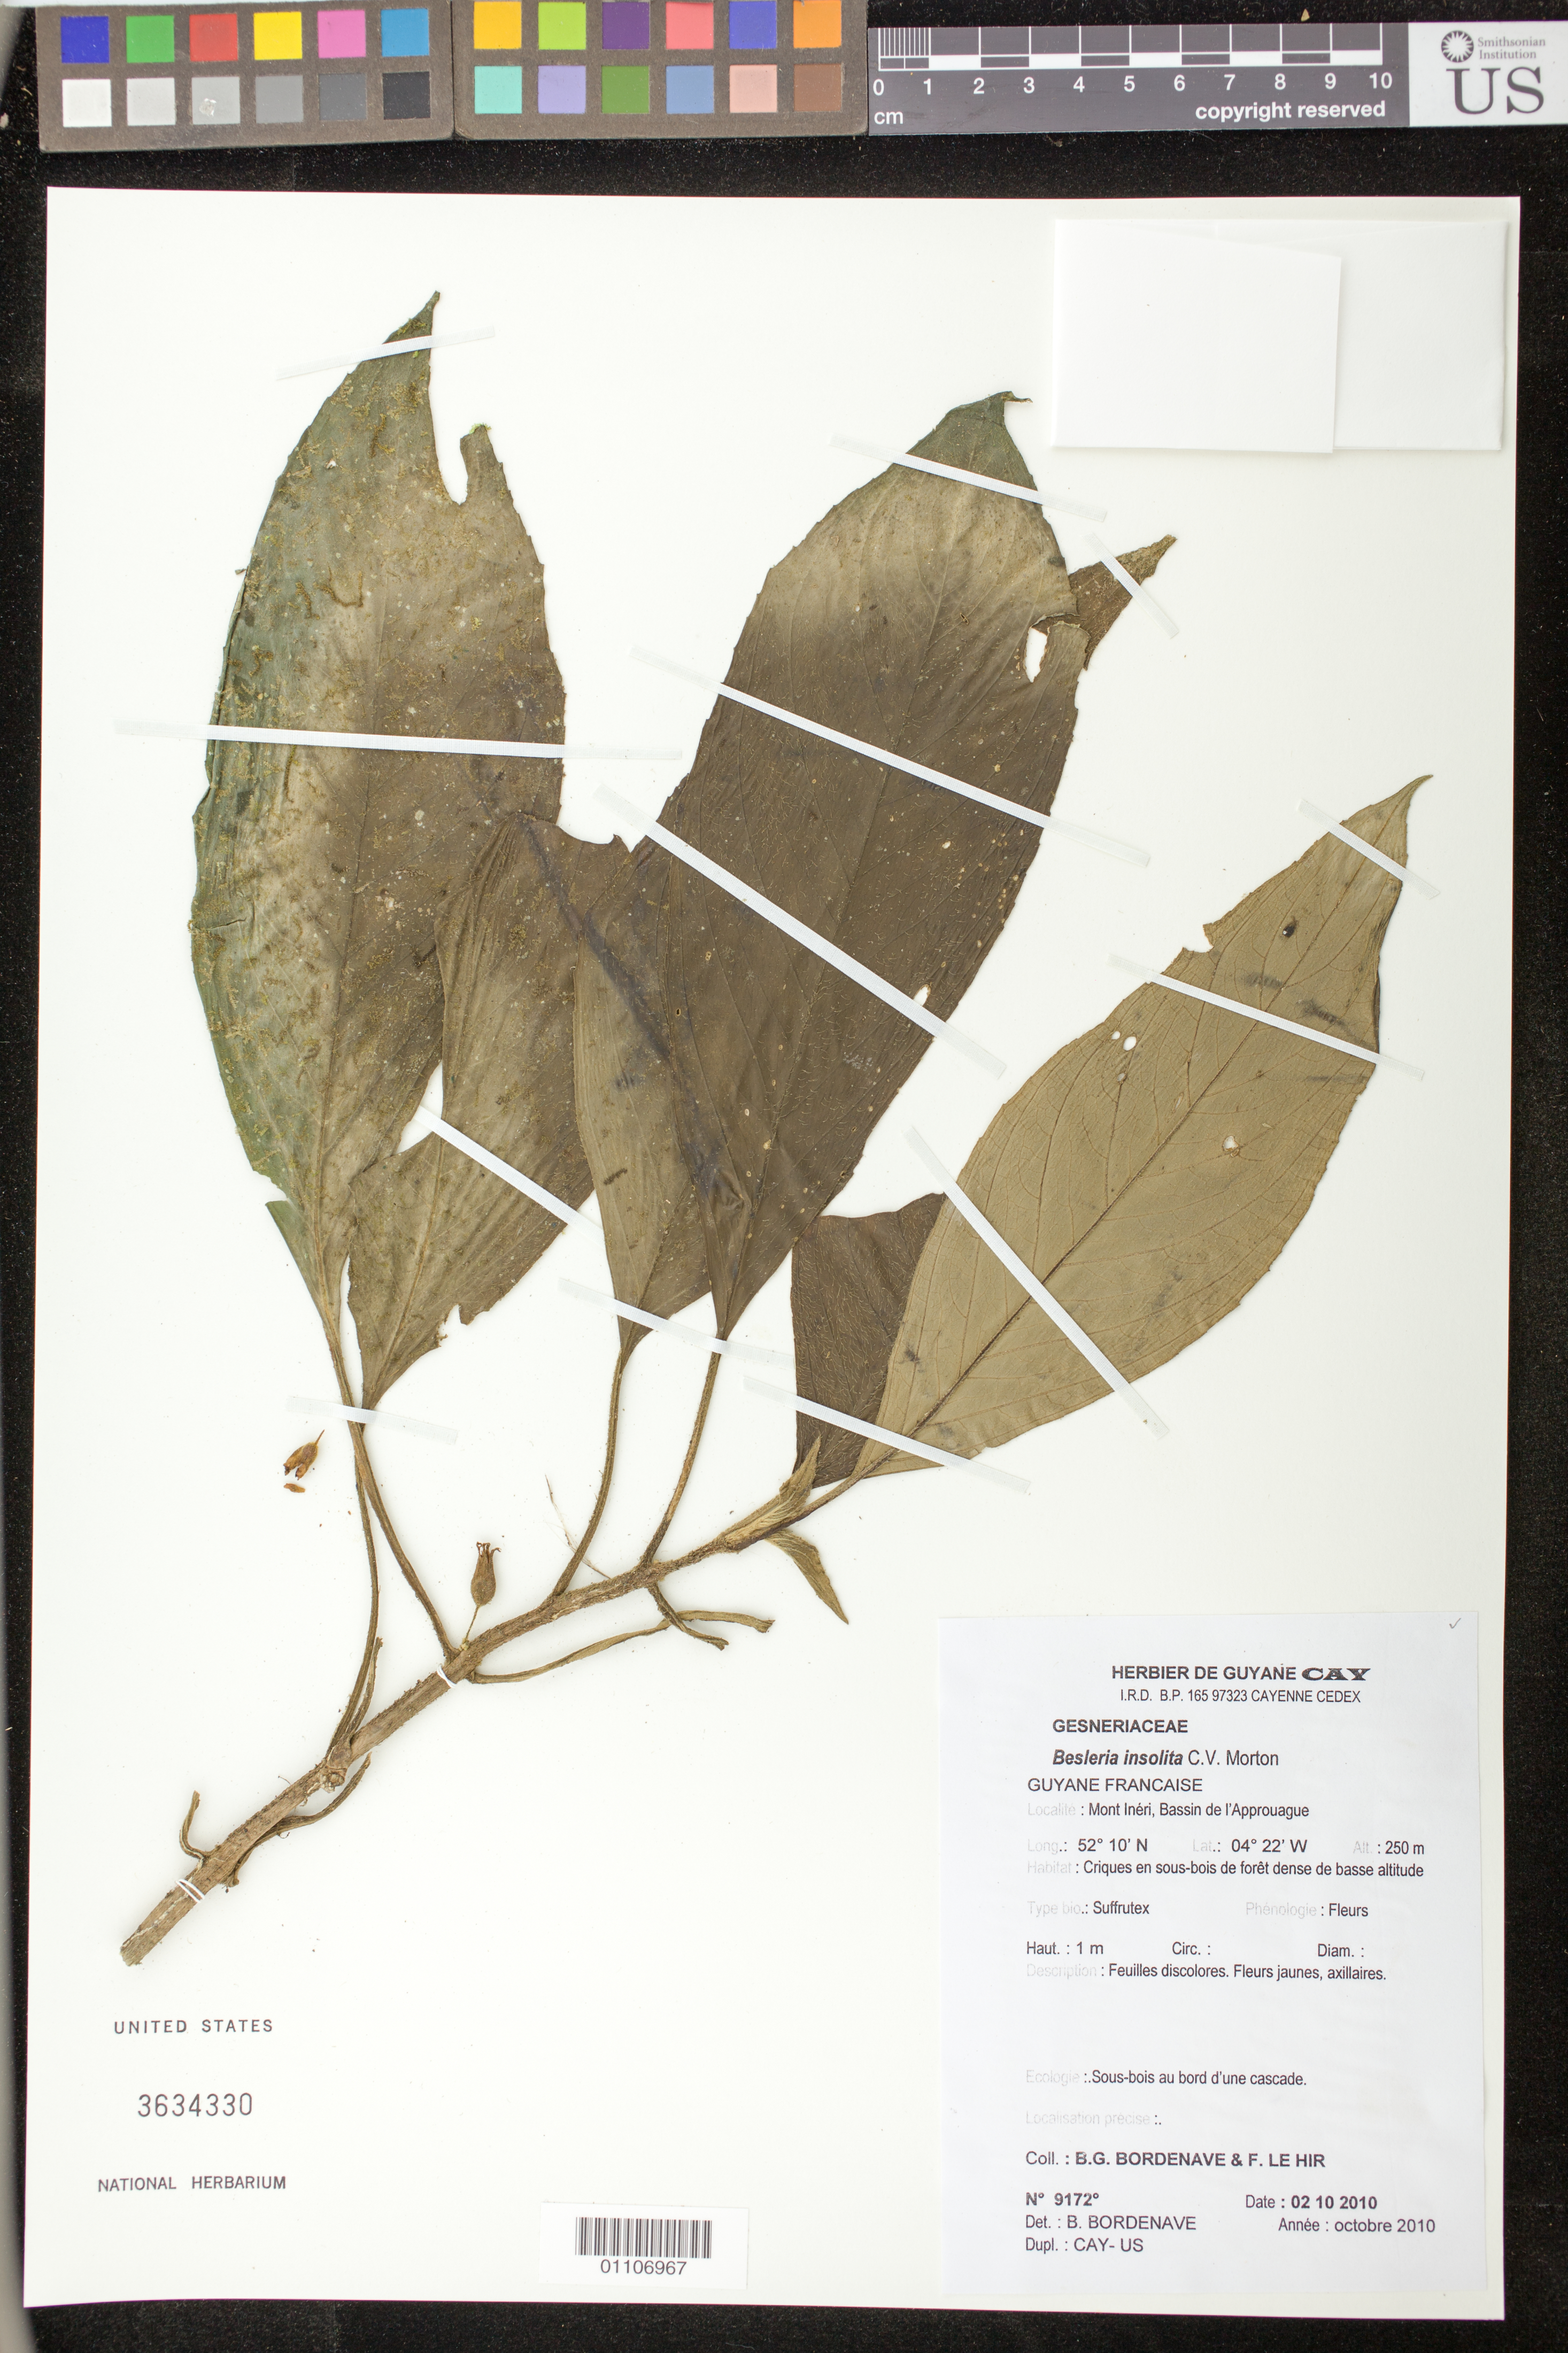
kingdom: Plantae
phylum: Tracheophyta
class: Magnoliopsida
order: Lamiales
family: Gesneriaceae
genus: Besleria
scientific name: Besleria insolita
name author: C.V. Morton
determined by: Bordenave, B.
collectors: B. Bordenave & F. Le Hir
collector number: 9172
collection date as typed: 02 Oct 2010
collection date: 2010-10-02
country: French Guiana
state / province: Cayenne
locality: Mont Ineri, Bassin de l'Approuague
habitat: Criques en sous-bois de foret dense de basse altitude. Sous-bois au bord d'une cascade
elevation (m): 250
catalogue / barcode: US 3634330